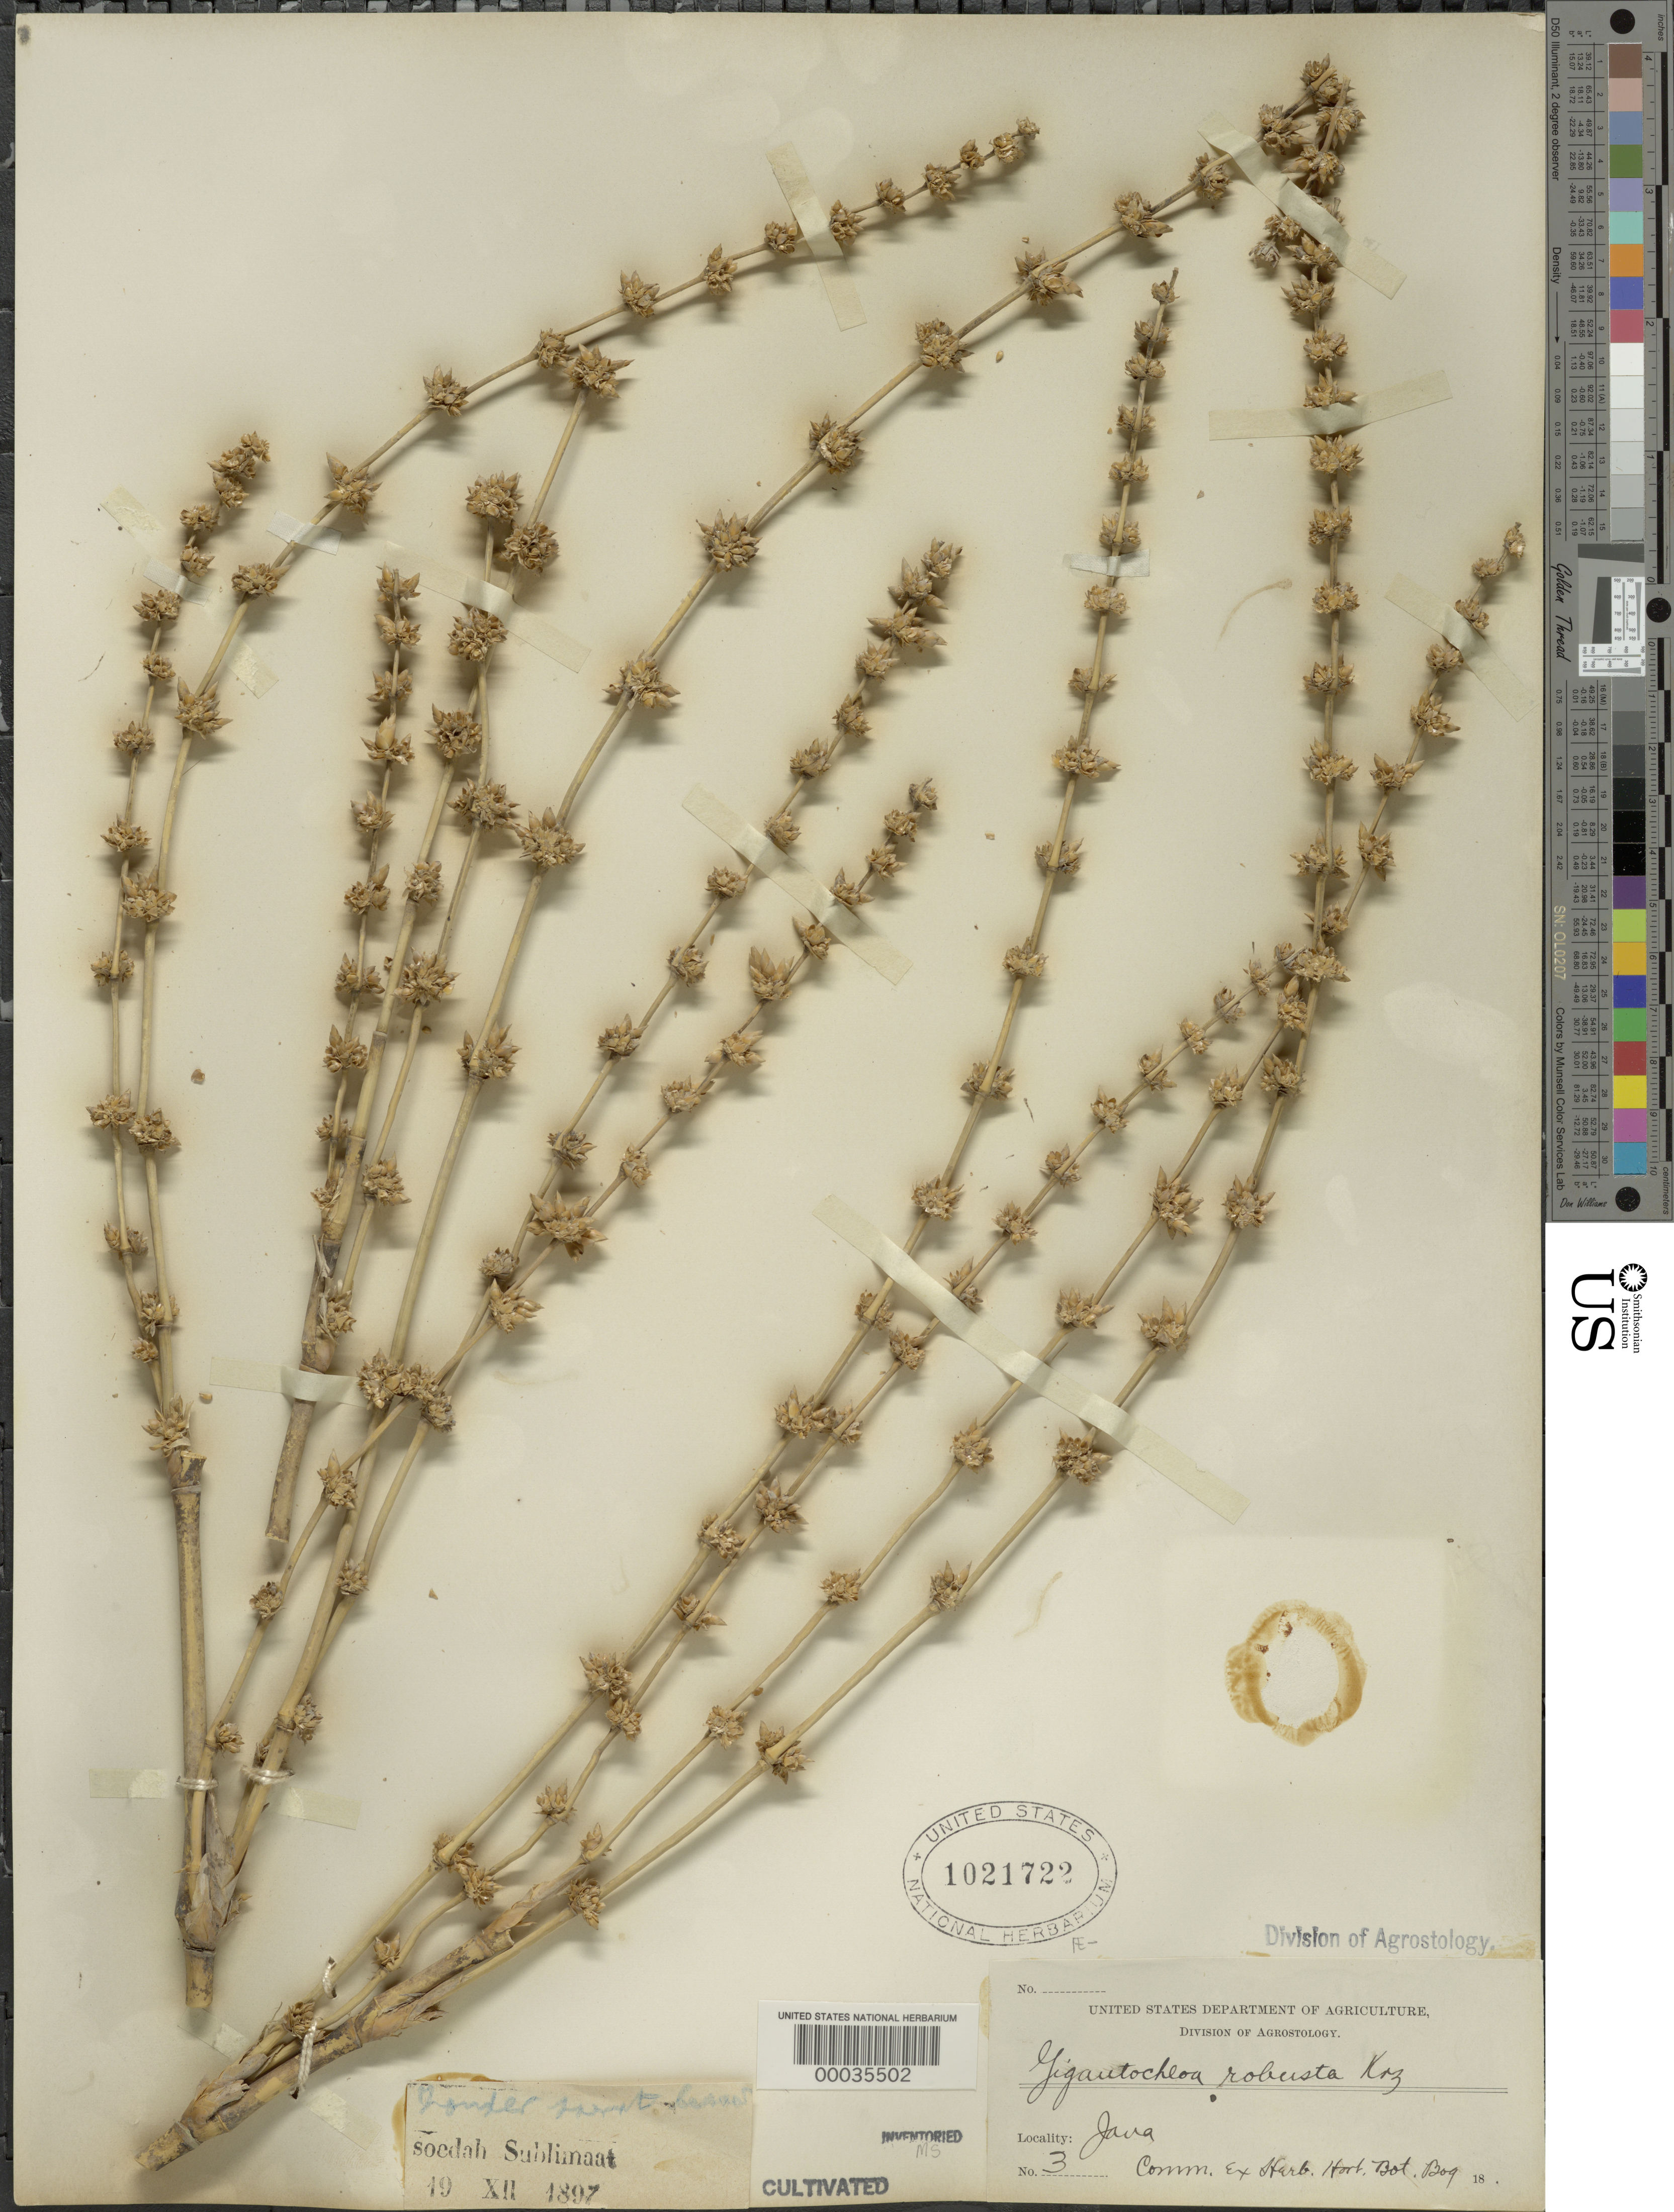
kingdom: Plantae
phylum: Tracheophyta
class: Liliopsida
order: Poales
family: Poaceae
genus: Dendrocalamus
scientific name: Dendrocalamus robusta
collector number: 3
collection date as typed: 19 Dec 1897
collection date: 1897-12-19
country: Indonesia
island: Java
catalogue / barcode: US 1021722